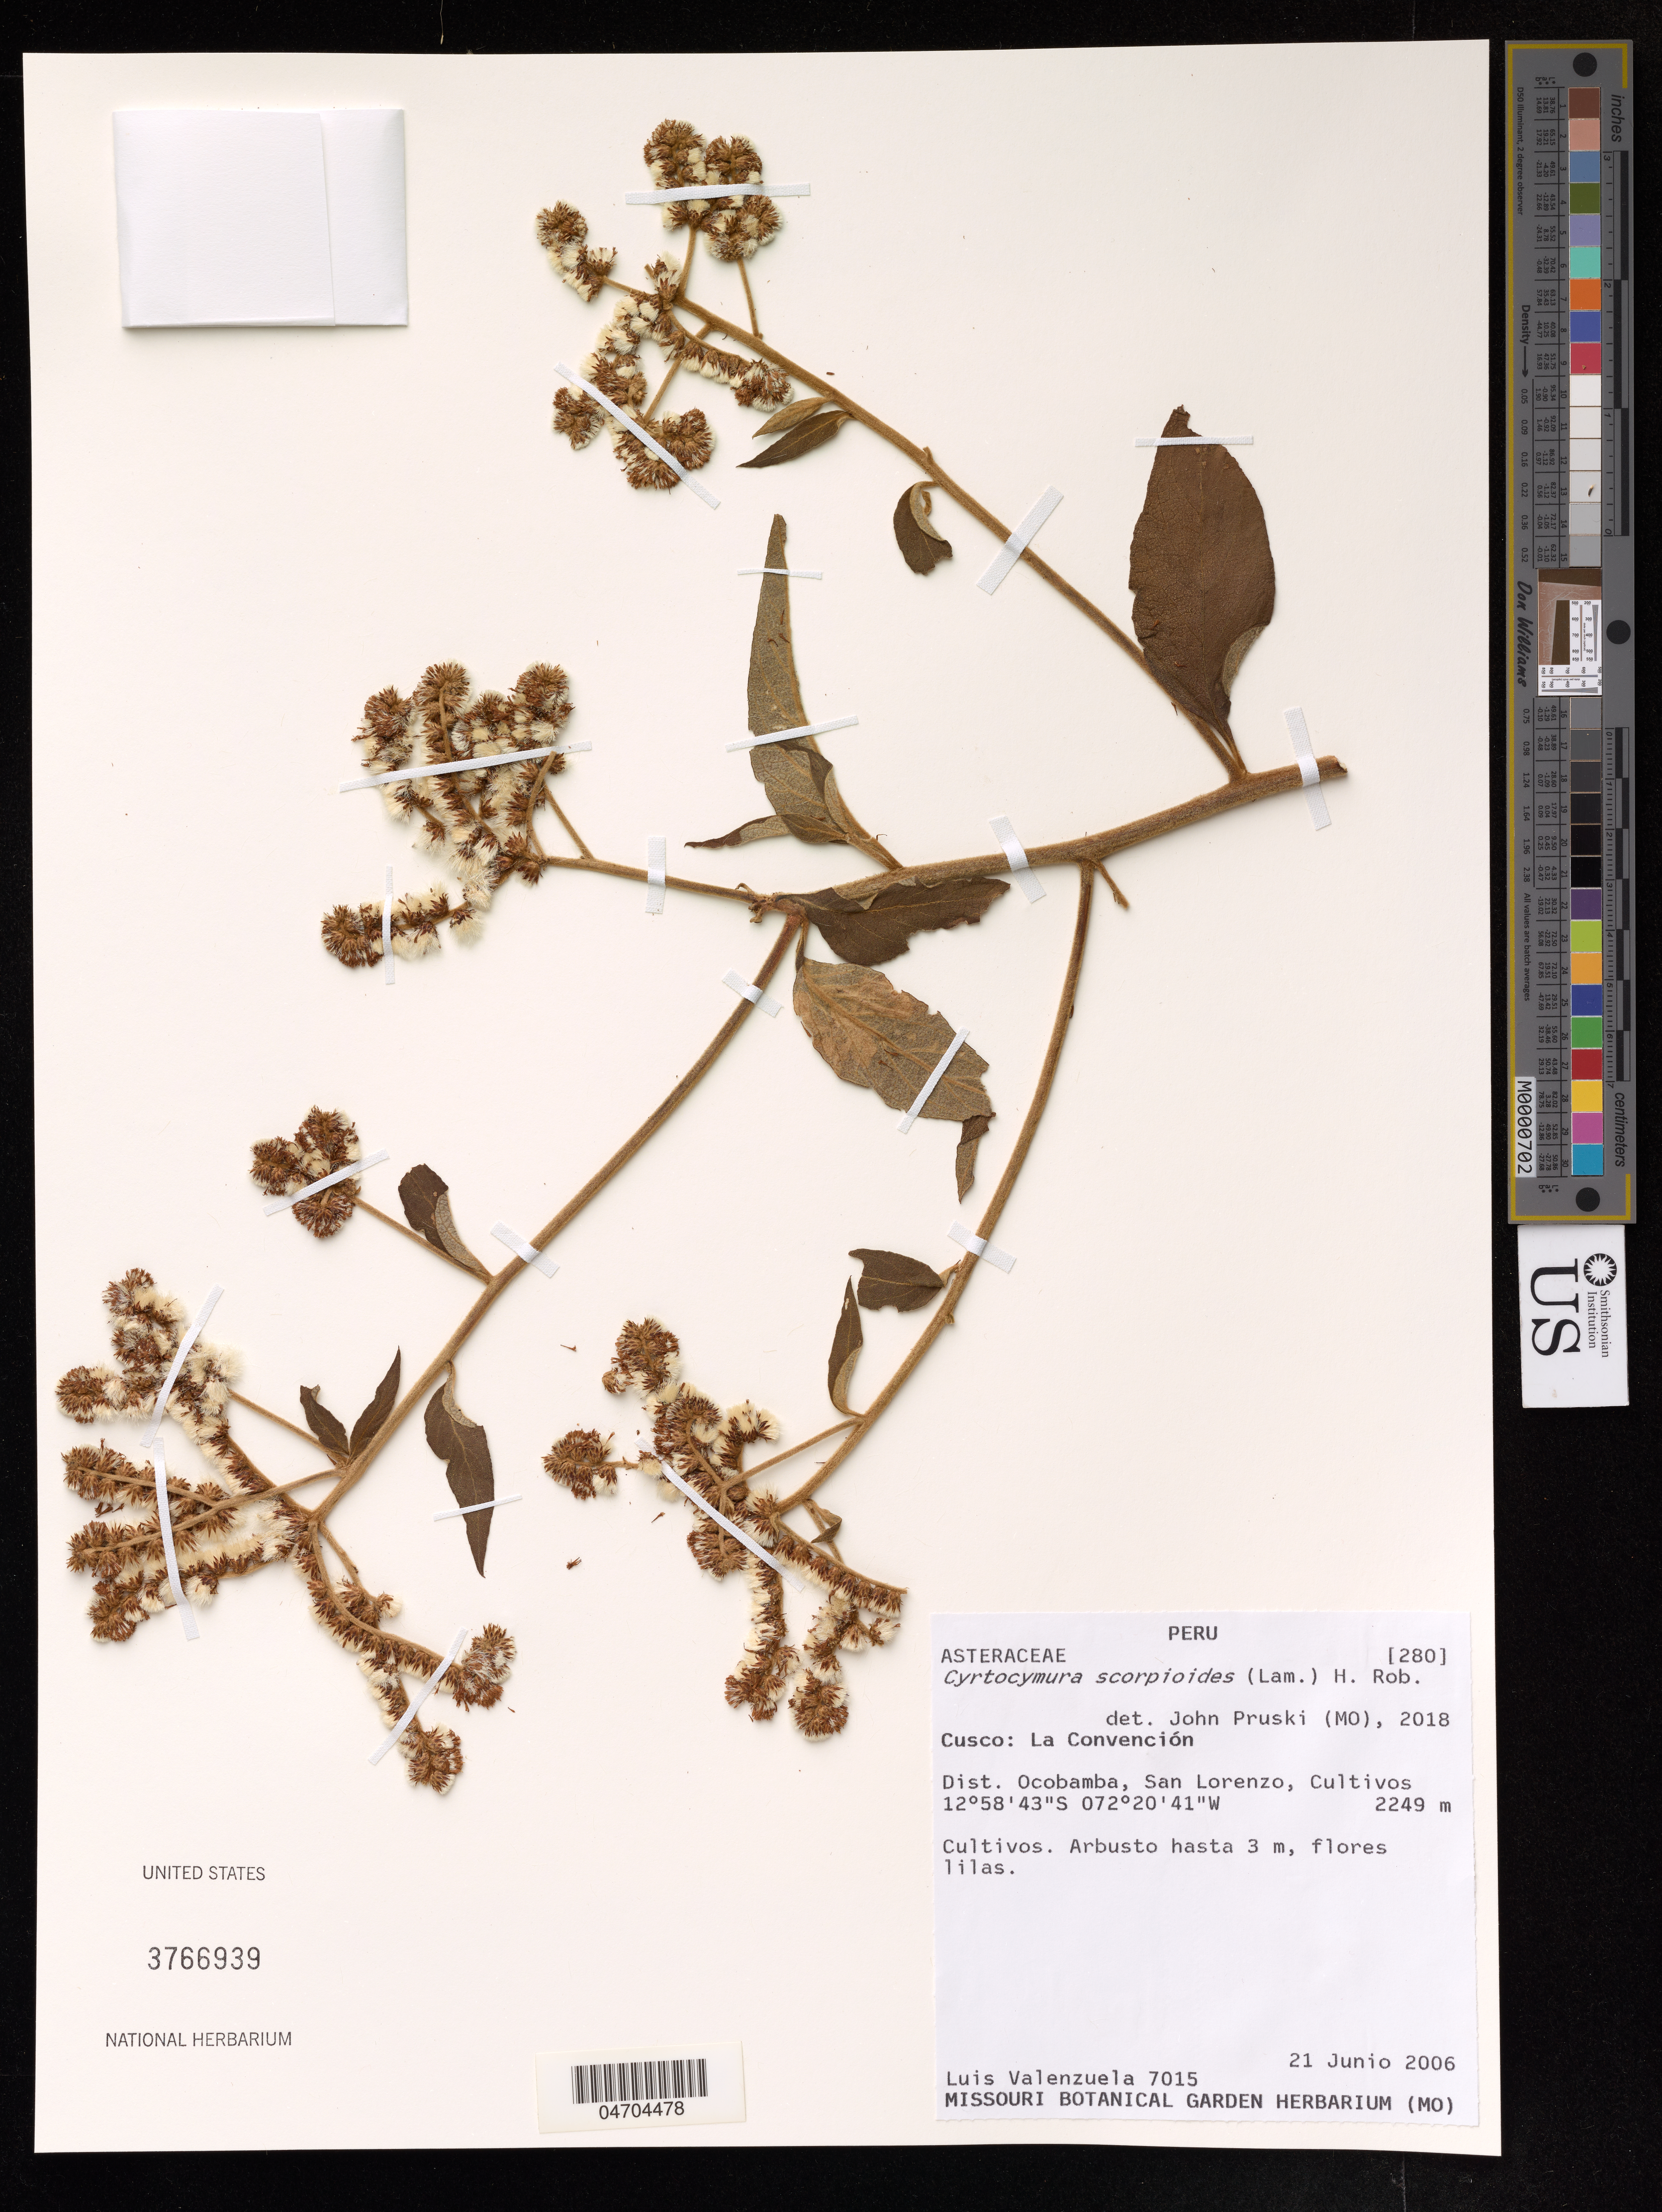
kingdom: Plantae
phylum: Tracheophyta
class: Magnoliopsida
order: Asterales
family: Asteraceae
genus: Cyrtocymura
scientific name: Cyrtocymura scorpioides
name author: (Lam.) H. Rob.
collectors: L. Valenzuela G.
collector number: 7015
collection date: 2006-06-21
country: Peru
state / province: Cusco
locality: La Convención, Dist. Ocobamba, San Lorenzo, Cultivos.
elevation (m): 2249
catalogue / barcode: US 3766939